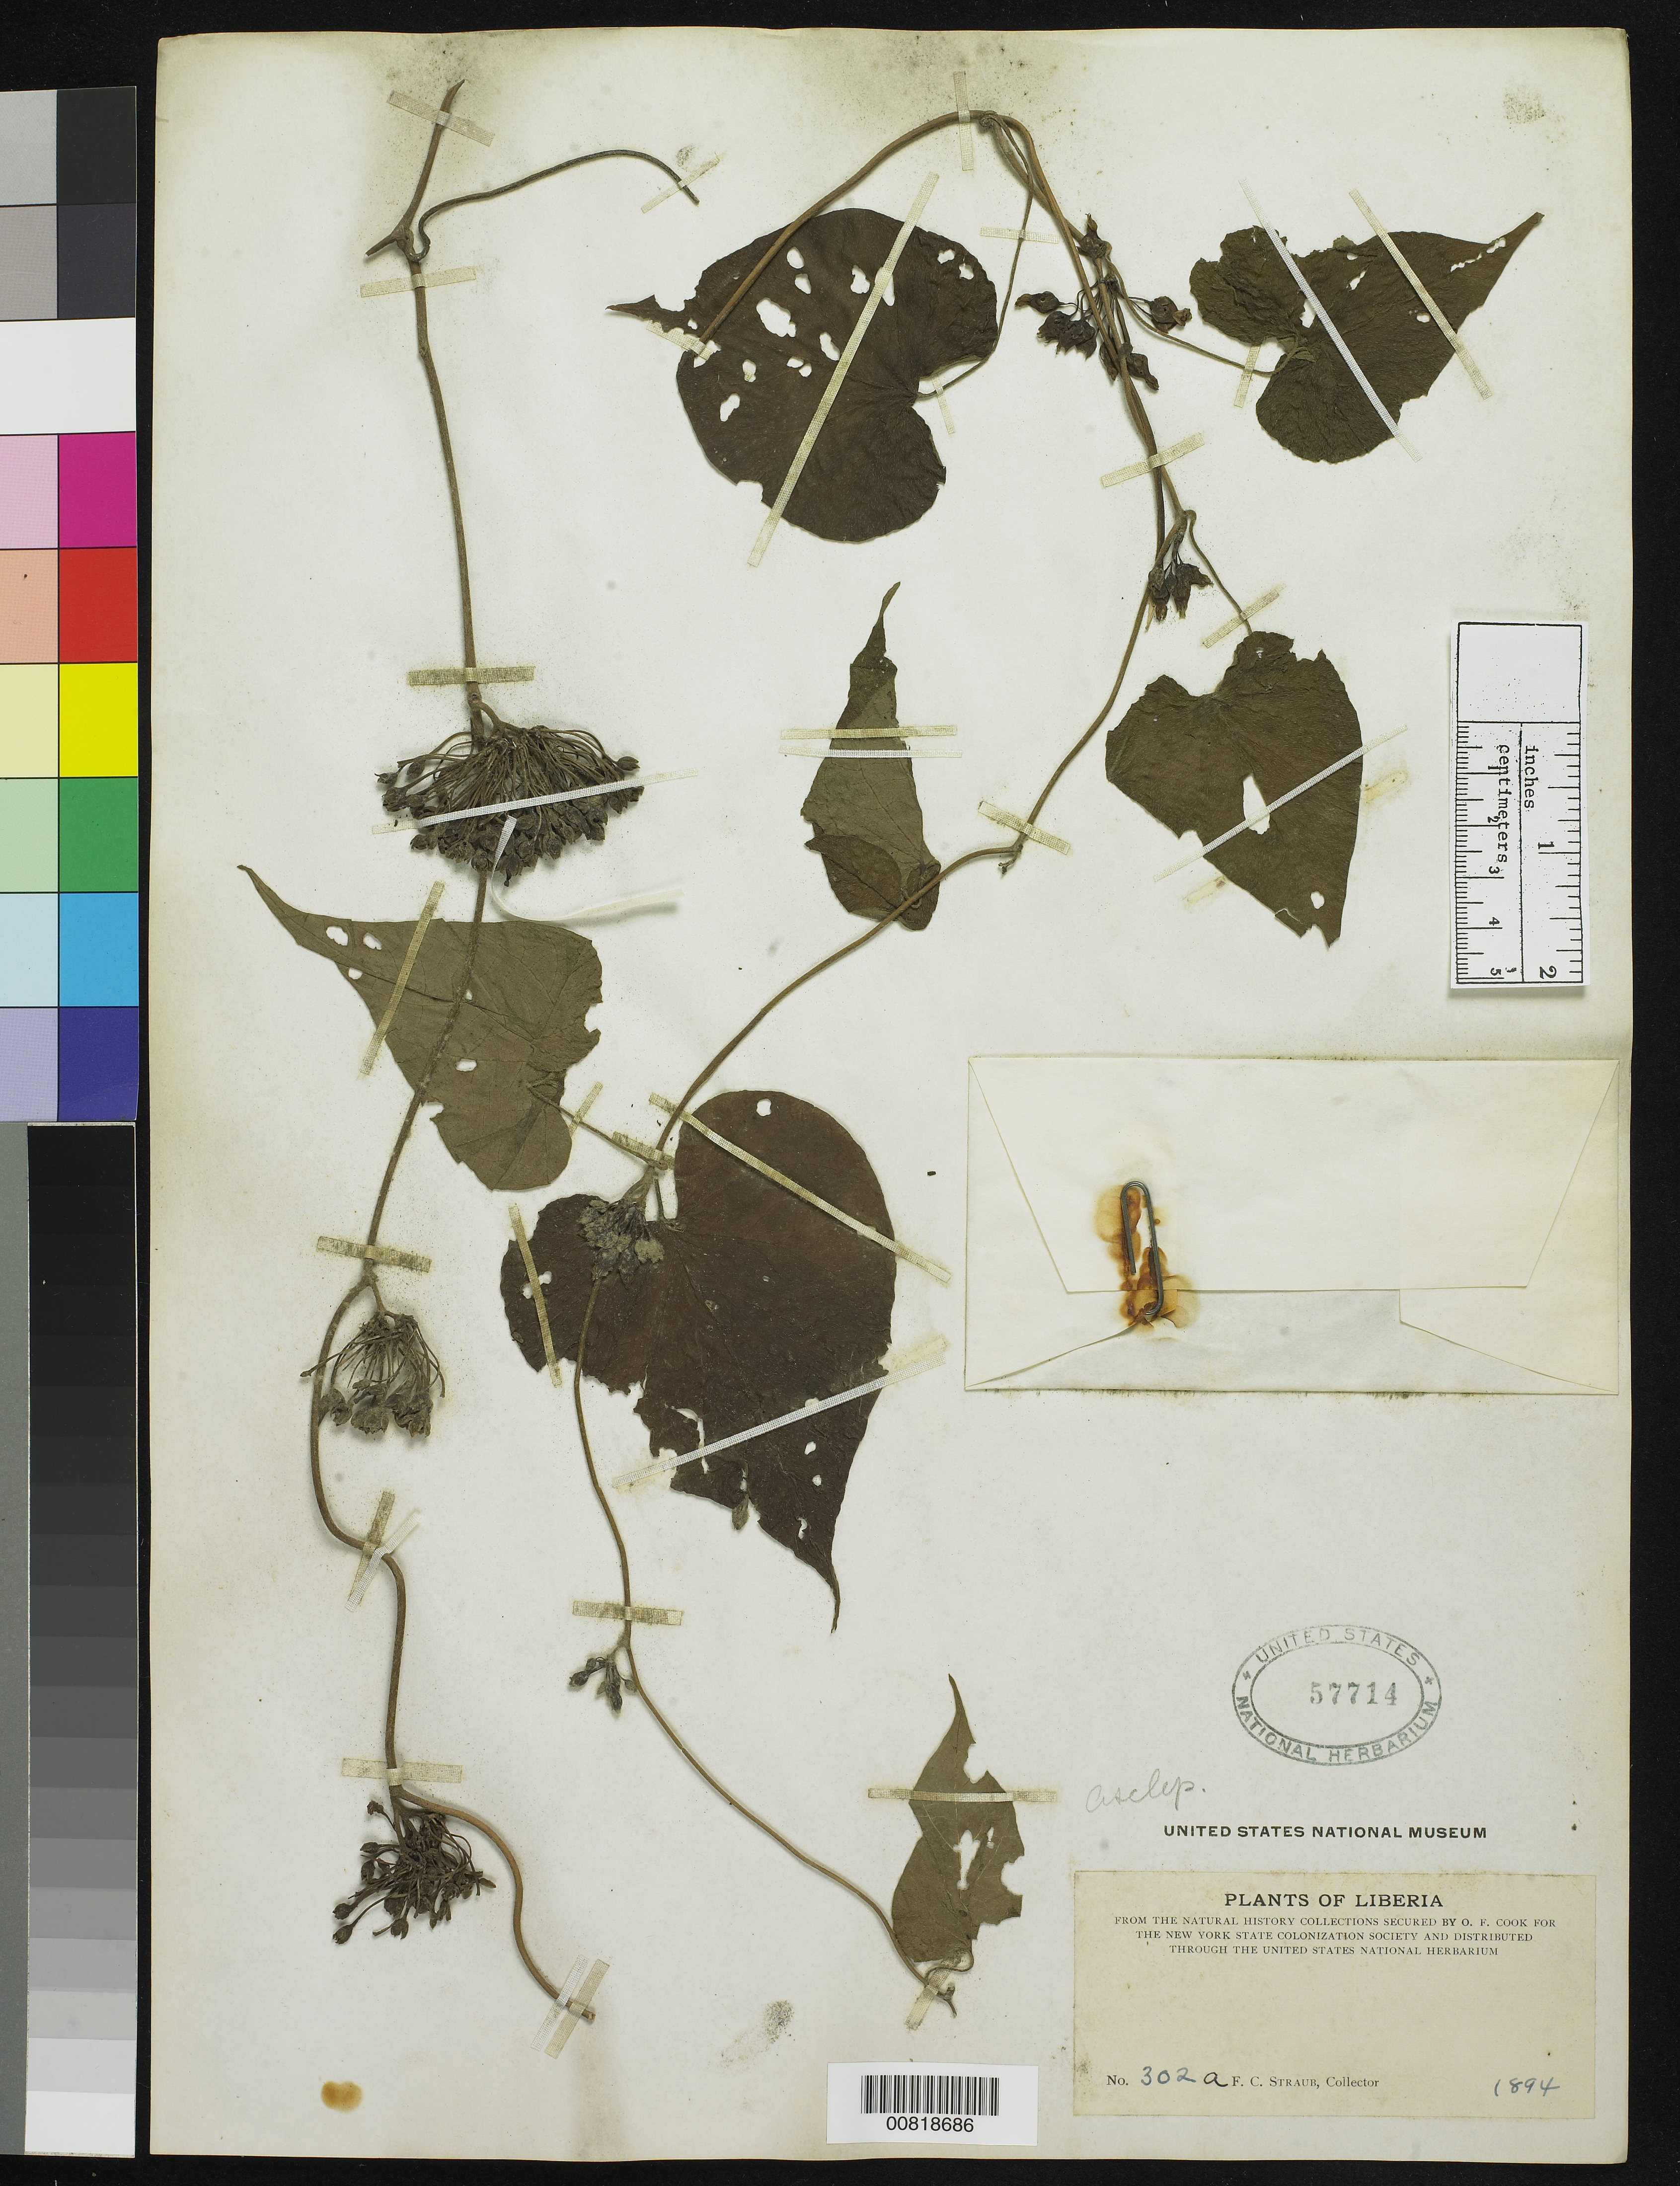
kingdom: Plantae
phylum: Tracheophyta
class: Magnoliopsida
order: Gentianales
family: Apocynaceae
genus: Matelea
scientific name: Matelea stenopetala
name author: Sandwith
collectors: F. Straub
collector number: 302a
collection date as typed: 1894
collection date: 1894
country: Liberia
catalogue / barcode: US 57714